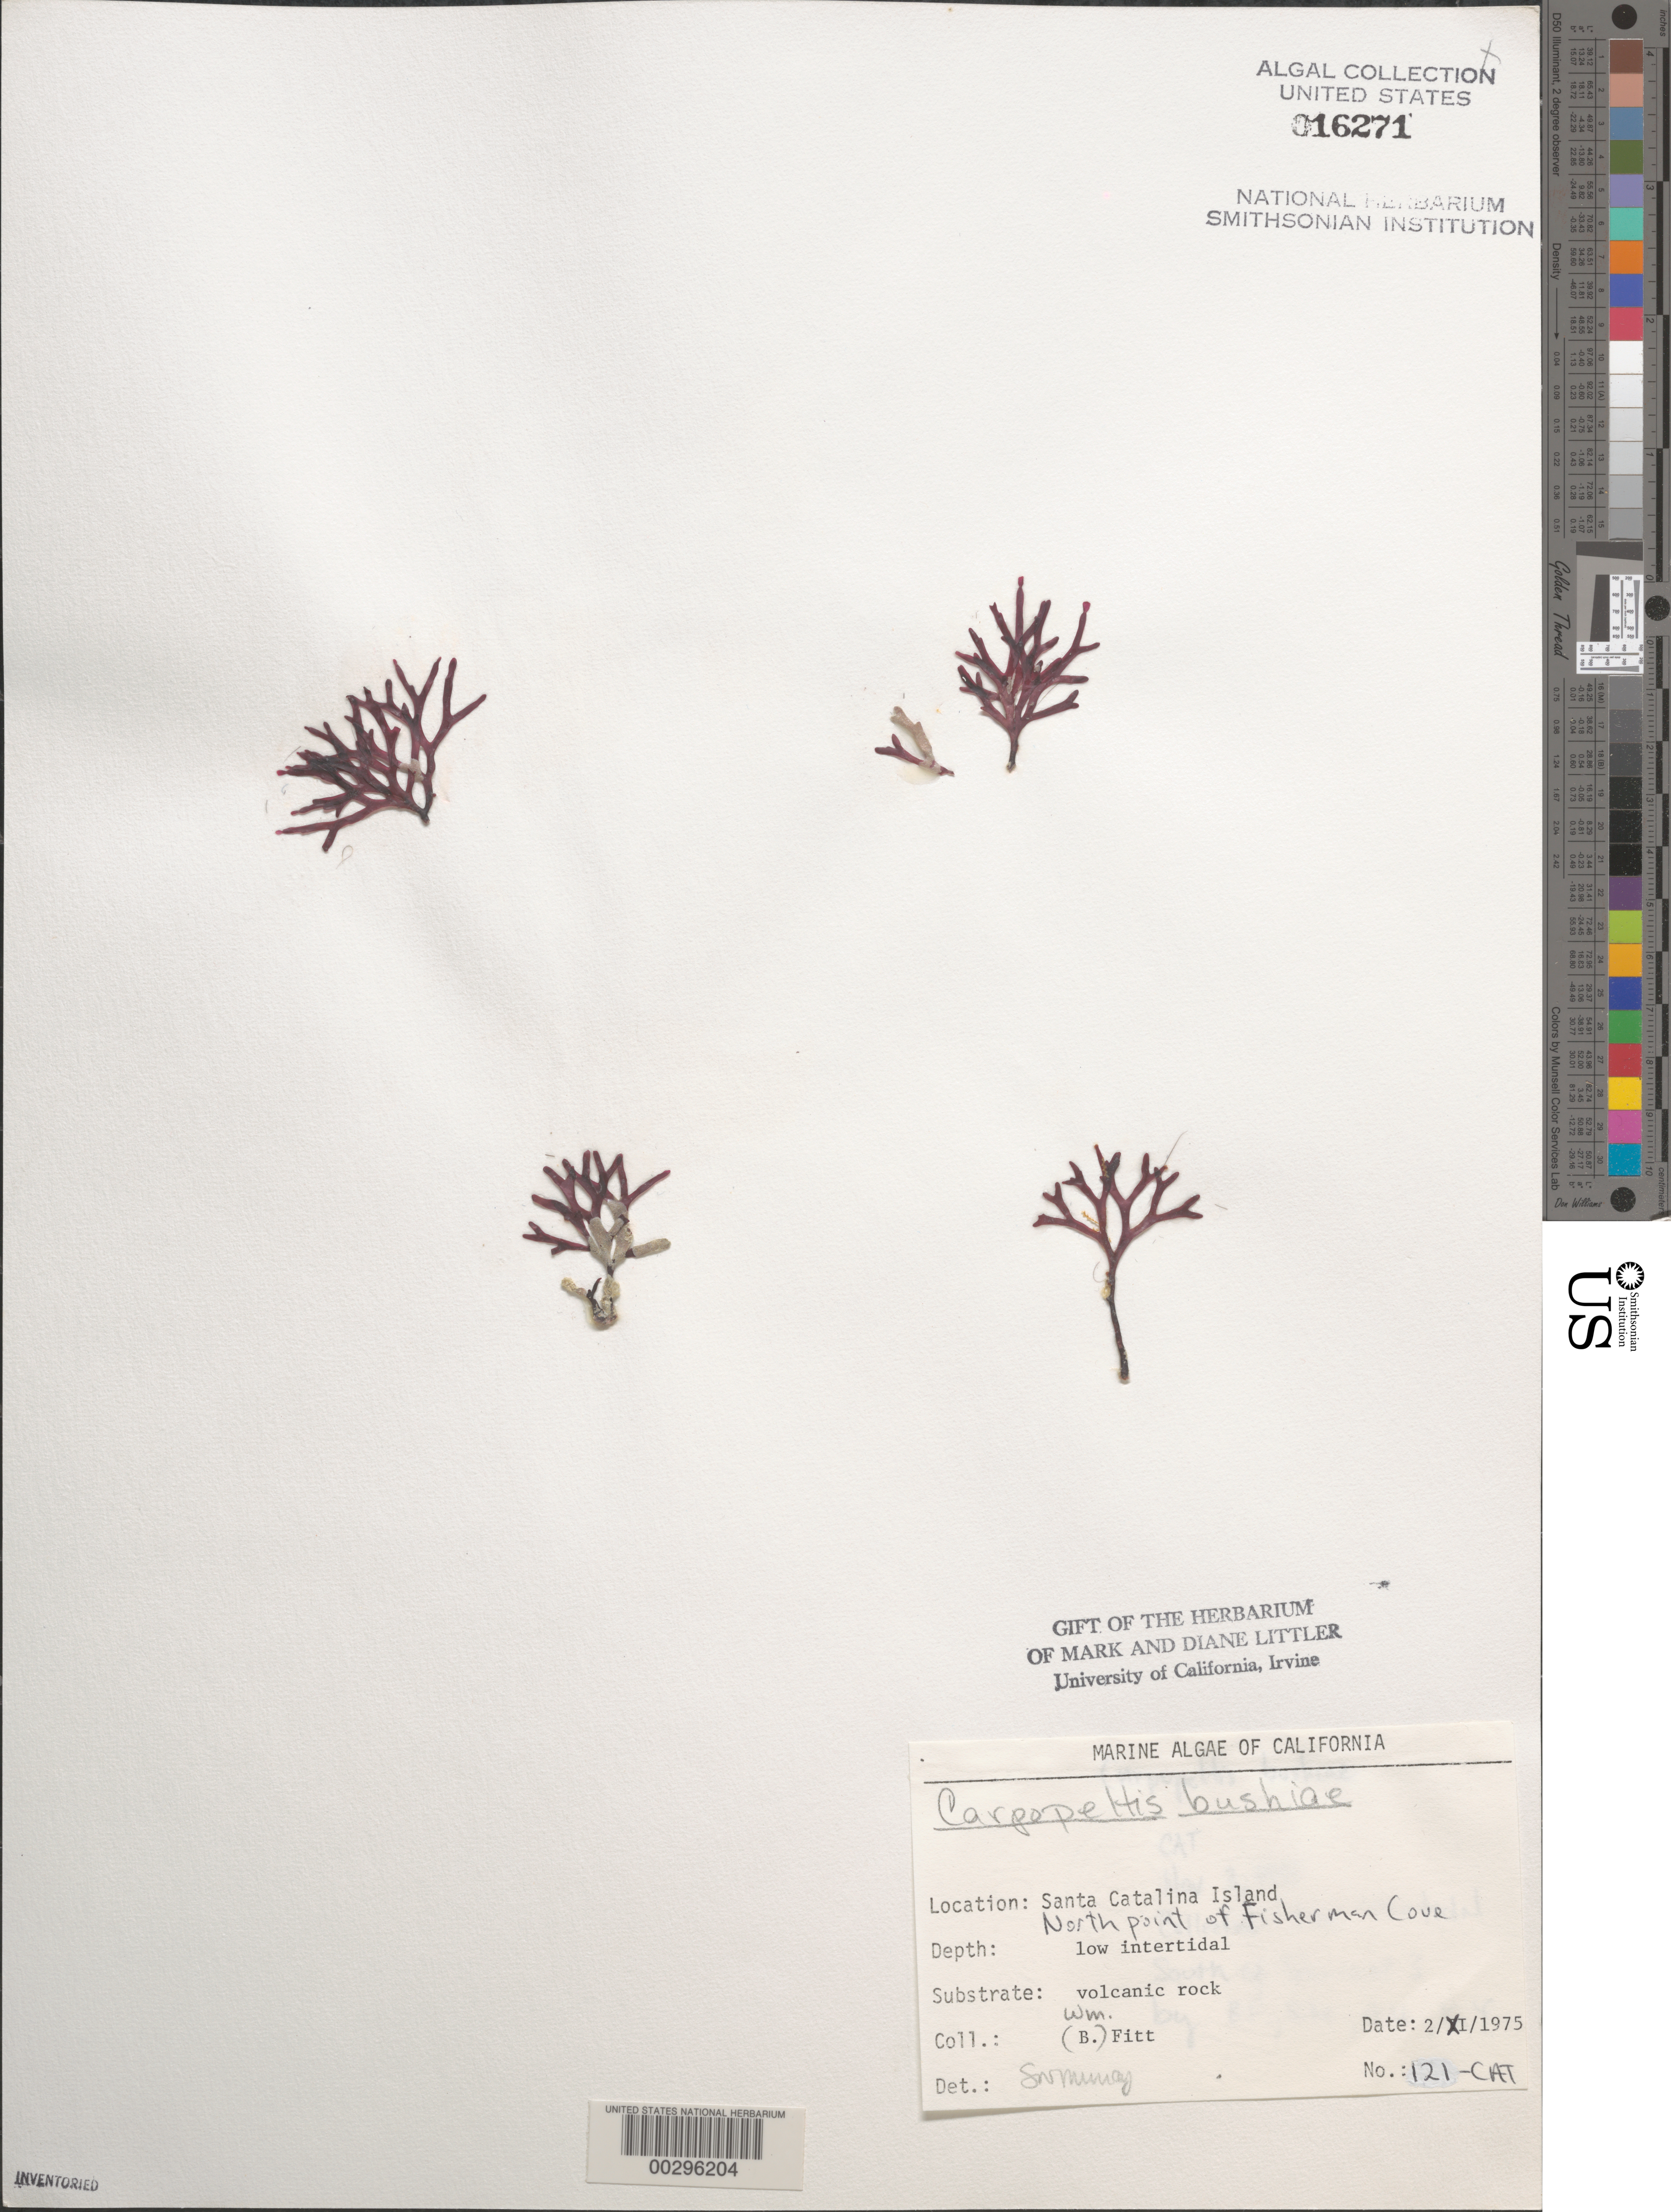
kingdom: Plantae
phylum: Rhodophyta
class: Florideophyceae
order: Halymeniales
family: Halymeniaceae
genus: Carpopeltis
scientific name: Carpopeltis bushiae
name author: (Farl.) Kylin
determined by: Murray, S. N.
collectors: W. Fitt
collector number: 121-cat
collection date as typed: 02 Nov 1975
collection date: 1975-11-02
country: United States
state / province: California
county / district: Los Angeles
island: Santa Catalina Island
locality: Fishermen Cove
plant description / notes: BLM-SOCALBIGHT Rocky Intertidal Survey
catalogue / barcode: US 16271